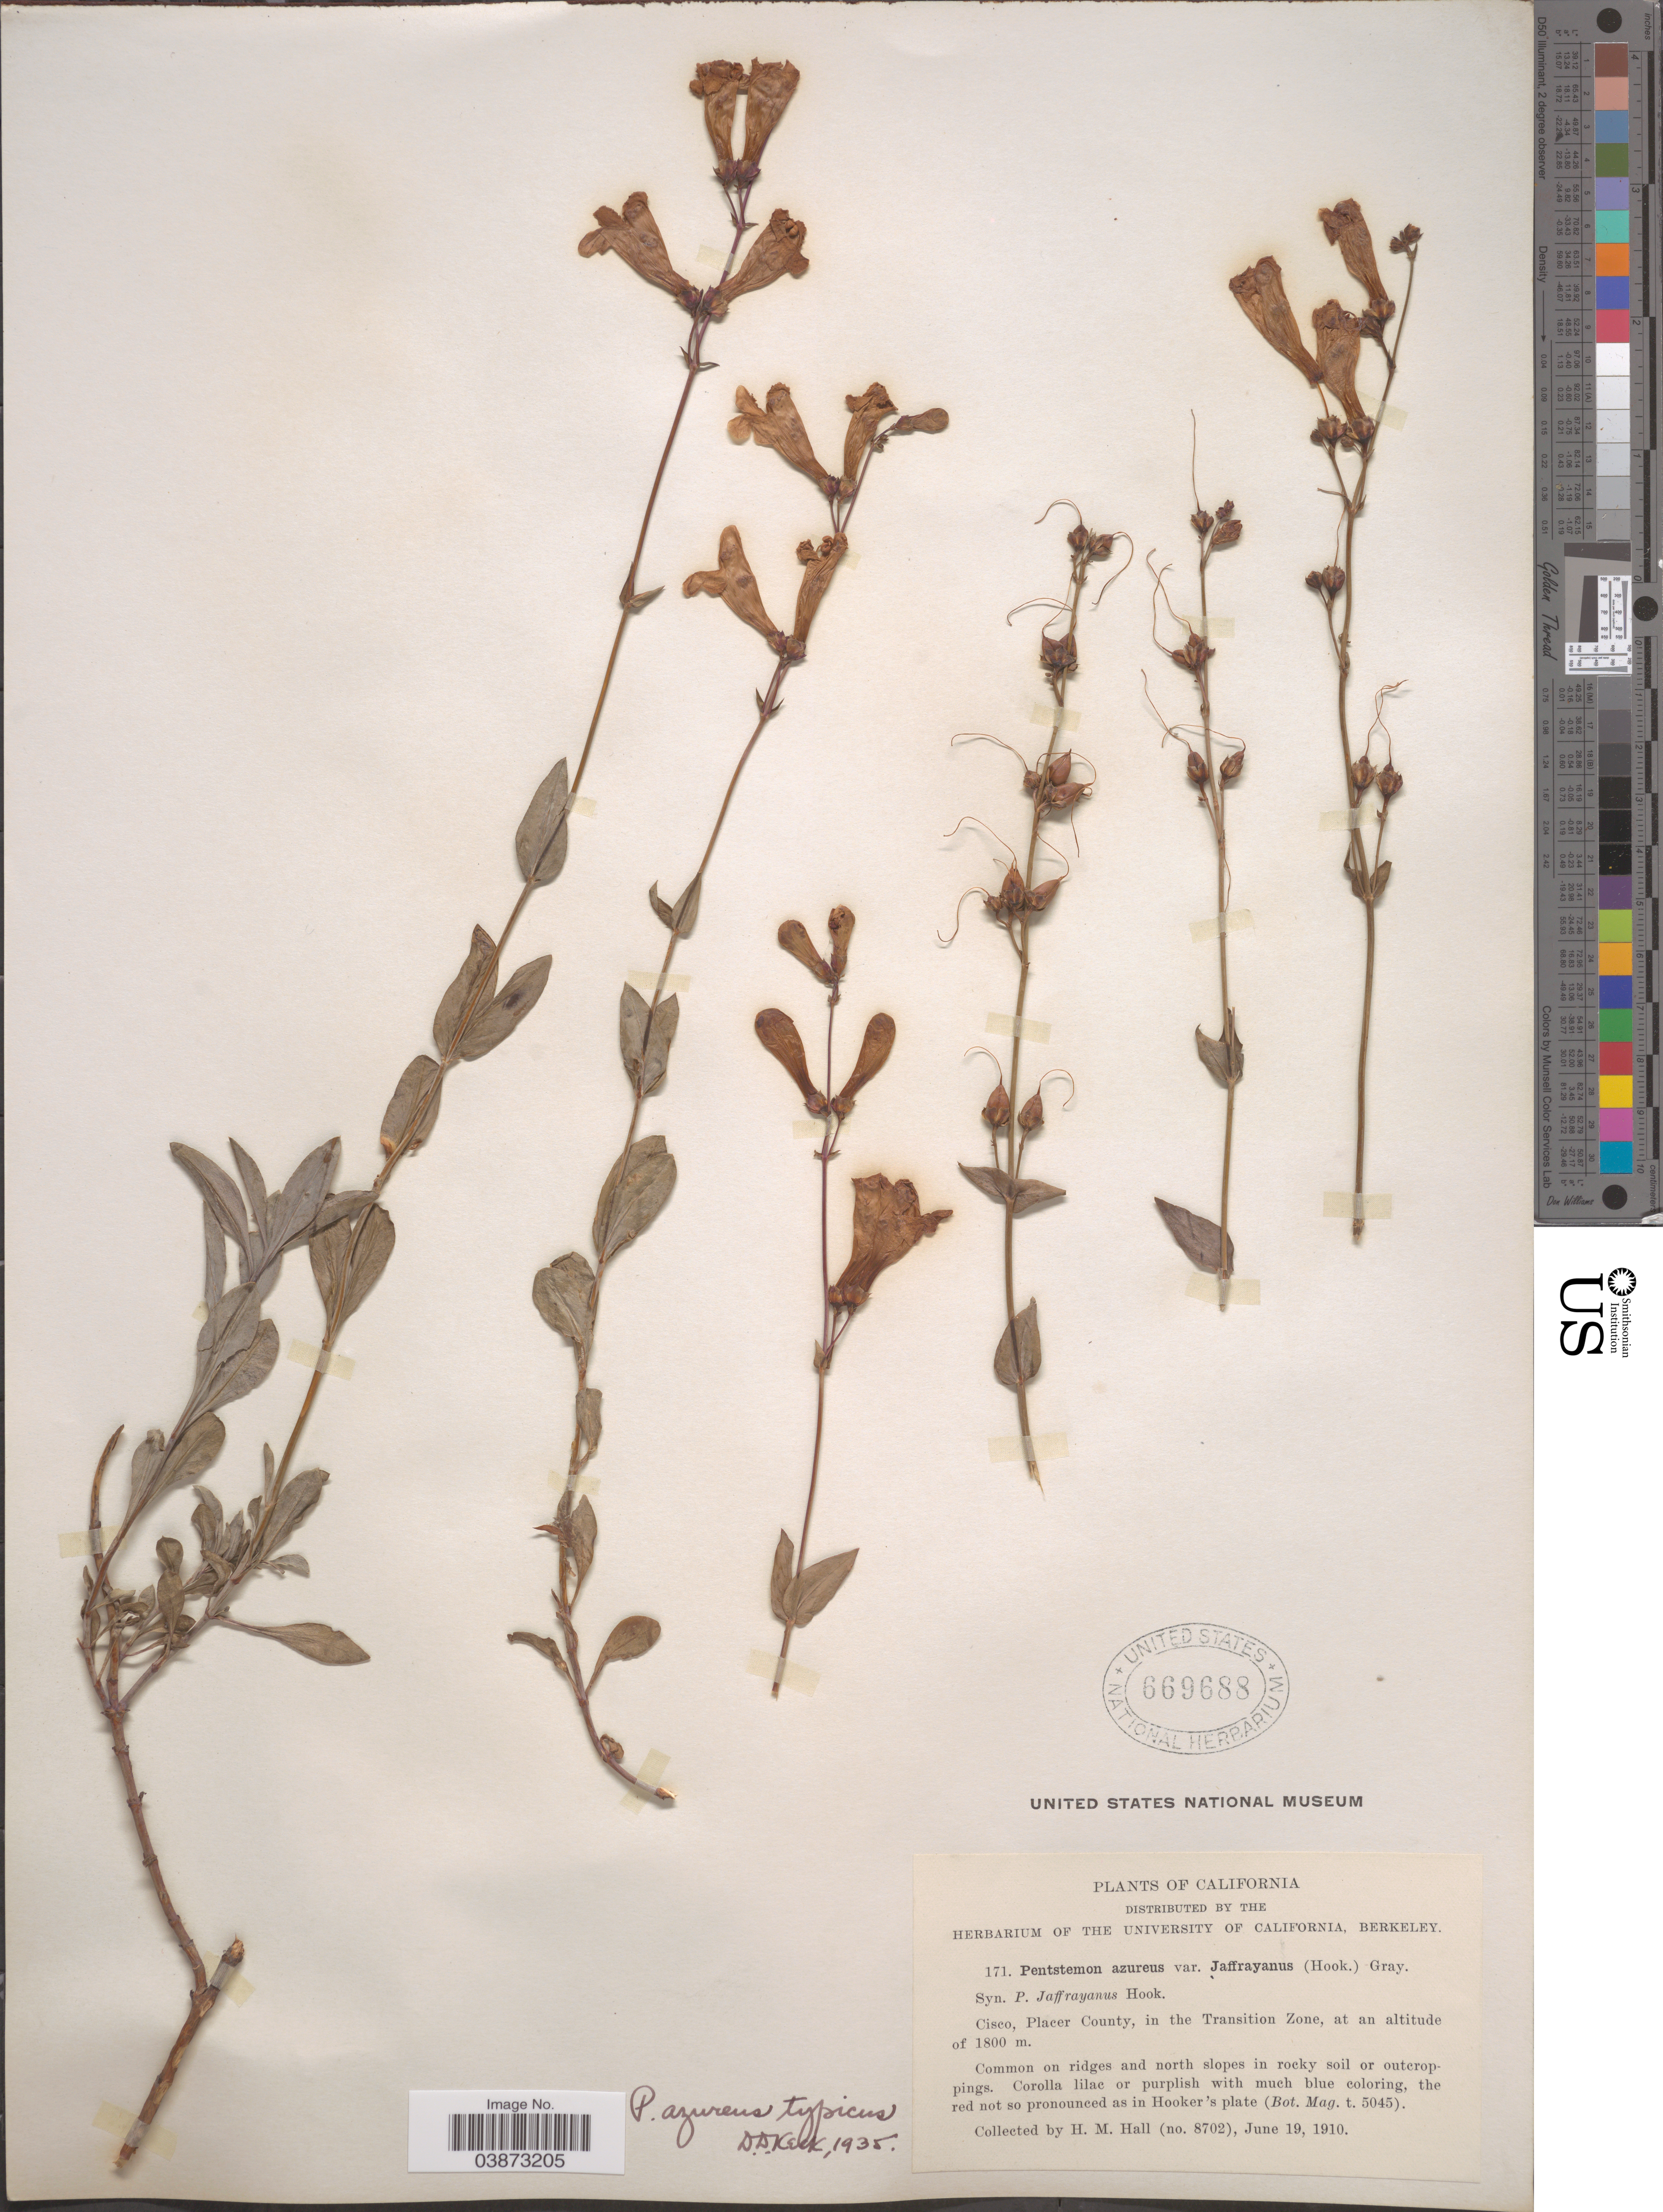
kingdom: Plantae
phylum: Tracheophyta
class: Magnoliopsida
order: Lamiales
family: Plantaginaceae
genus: Penstemon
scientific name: Penstemon azureus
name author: Benth.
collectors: H. M. Hall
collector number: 8702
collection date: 1910-06-19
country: United States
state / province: California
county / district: Placer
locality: Cisco, Placer County, in the Transition Zone.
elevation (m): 1800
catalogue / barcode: US 669688